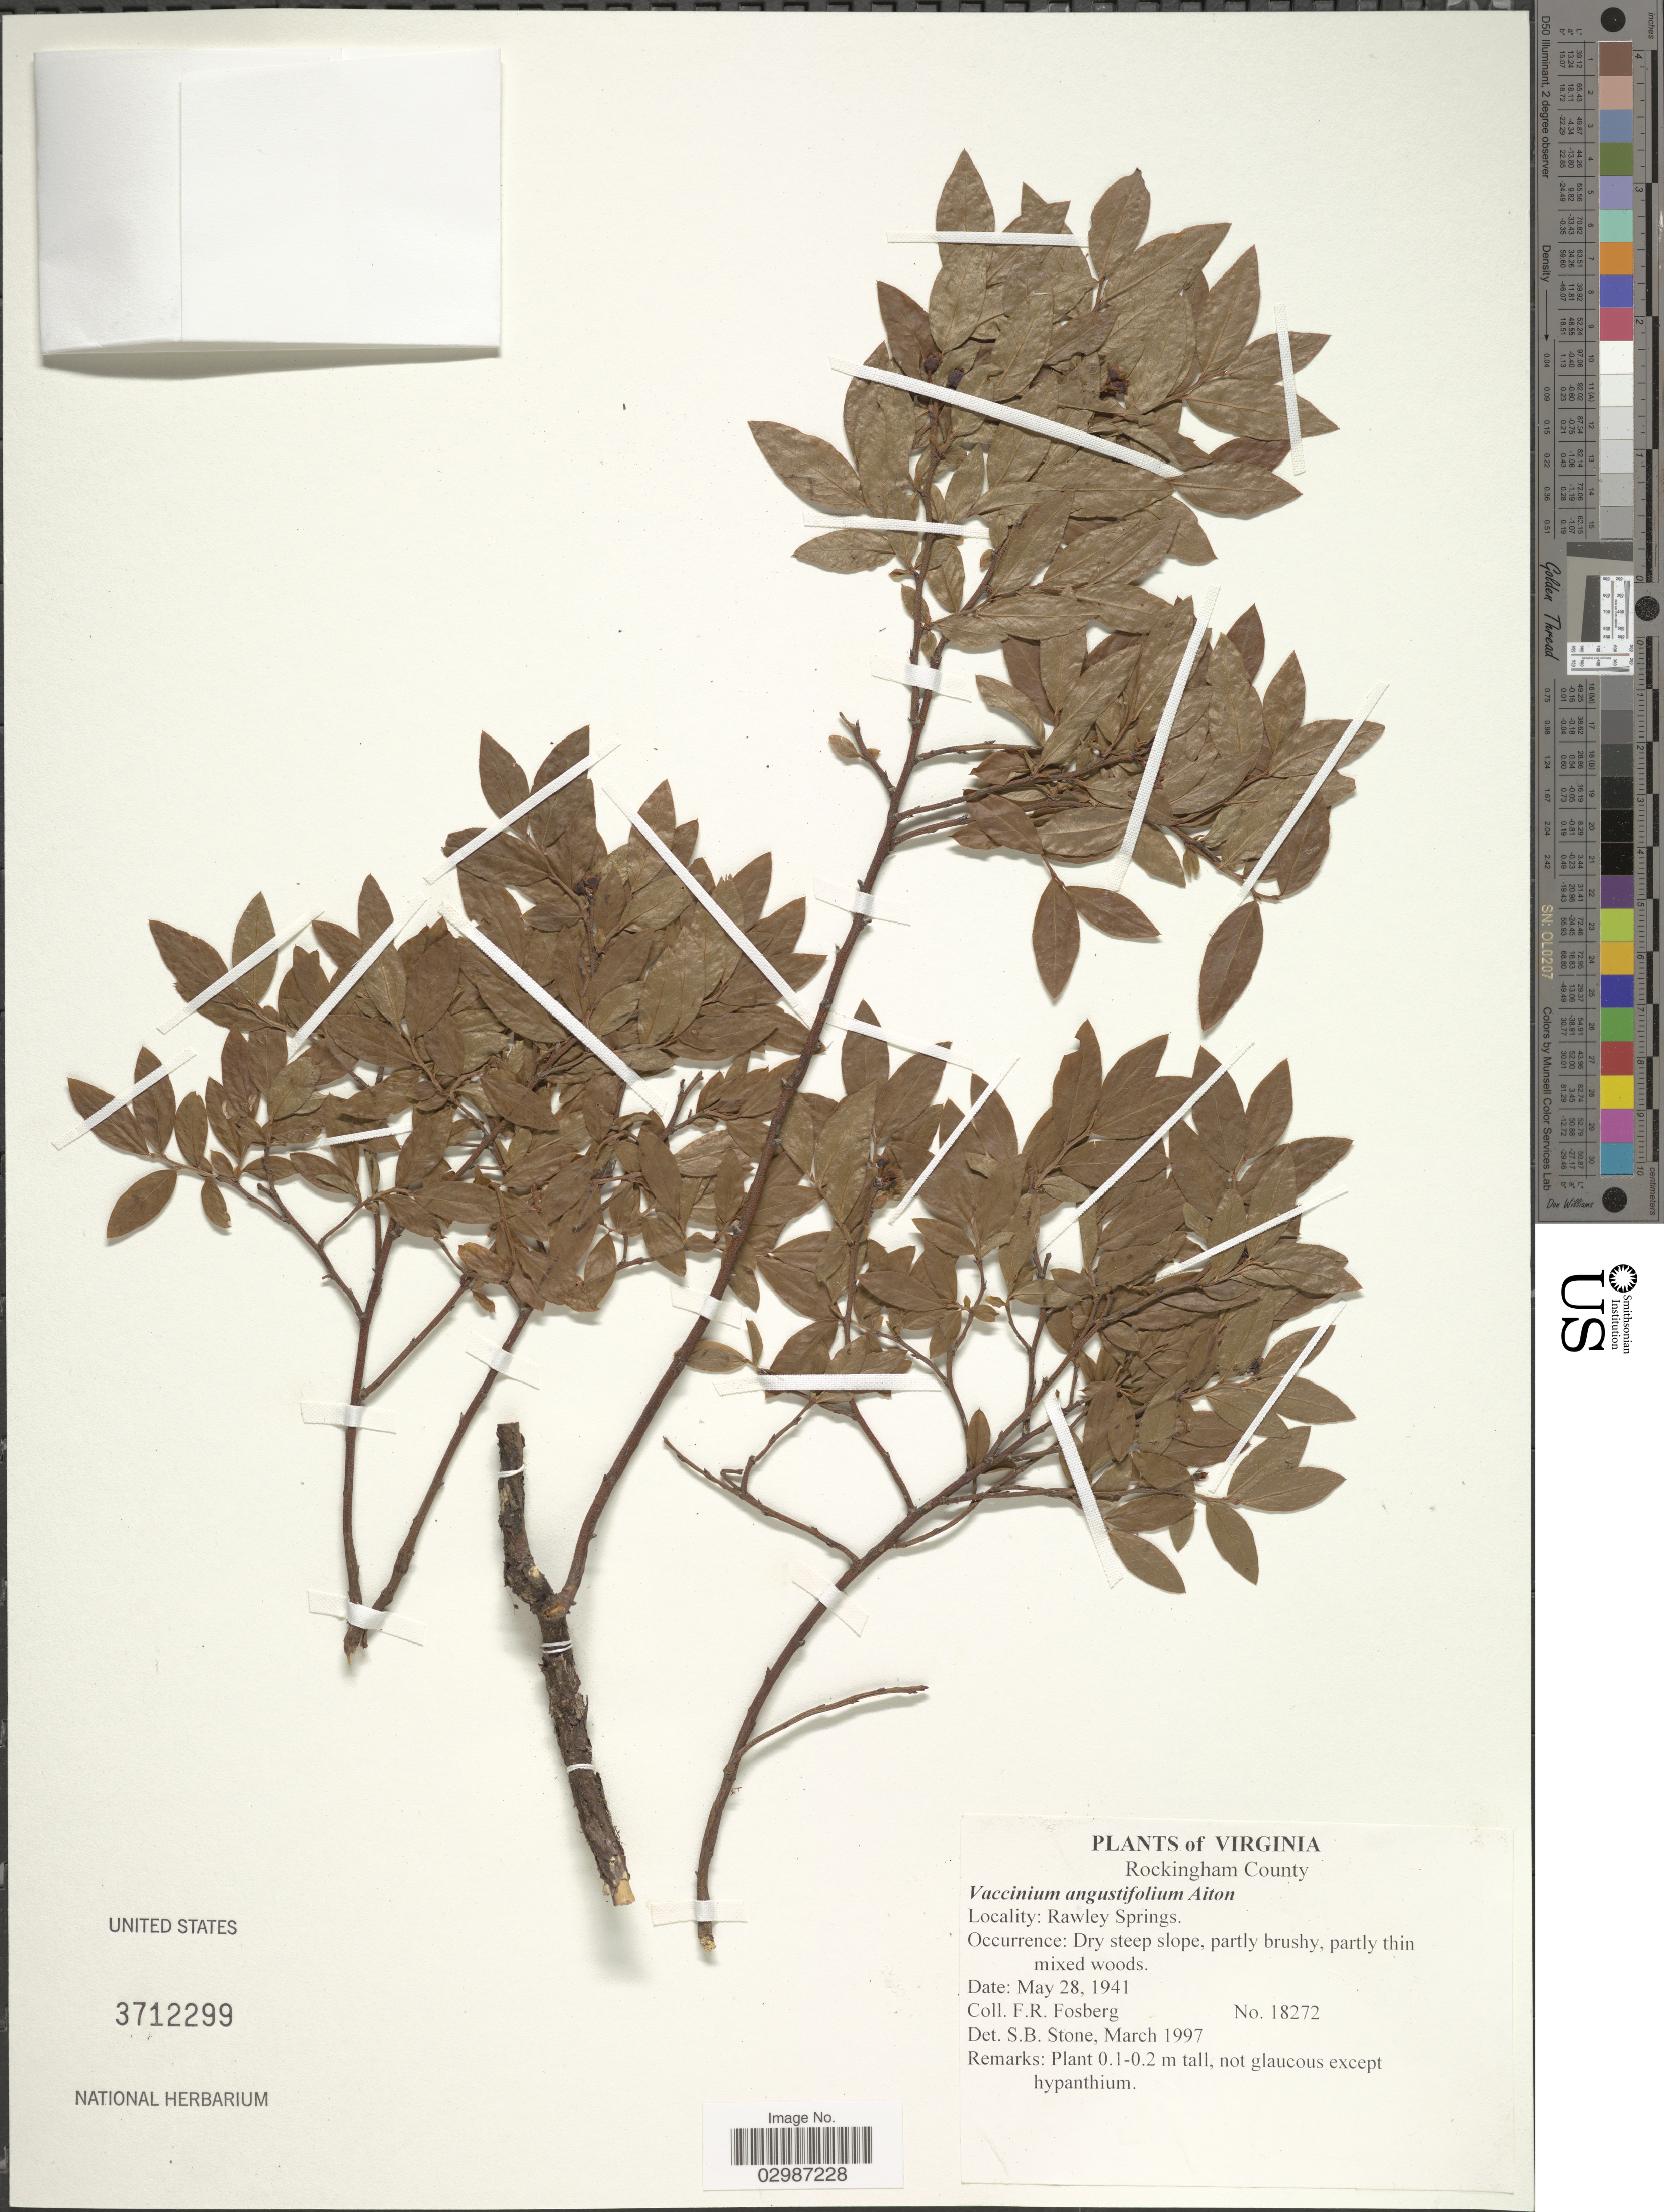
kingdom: Plantae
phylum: Tracheophyta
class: Magnoliopsida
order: Ericales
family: Ericaceae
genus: Vaccinium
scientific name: Vaccinium angustifolium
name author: Aiton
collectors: F. R. Fosberg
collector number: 18272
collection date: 1941-05-28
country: United States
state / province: Virginia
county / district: Rockingham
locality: Rockingham County, Rawley Springs.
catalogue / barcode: US 3712299